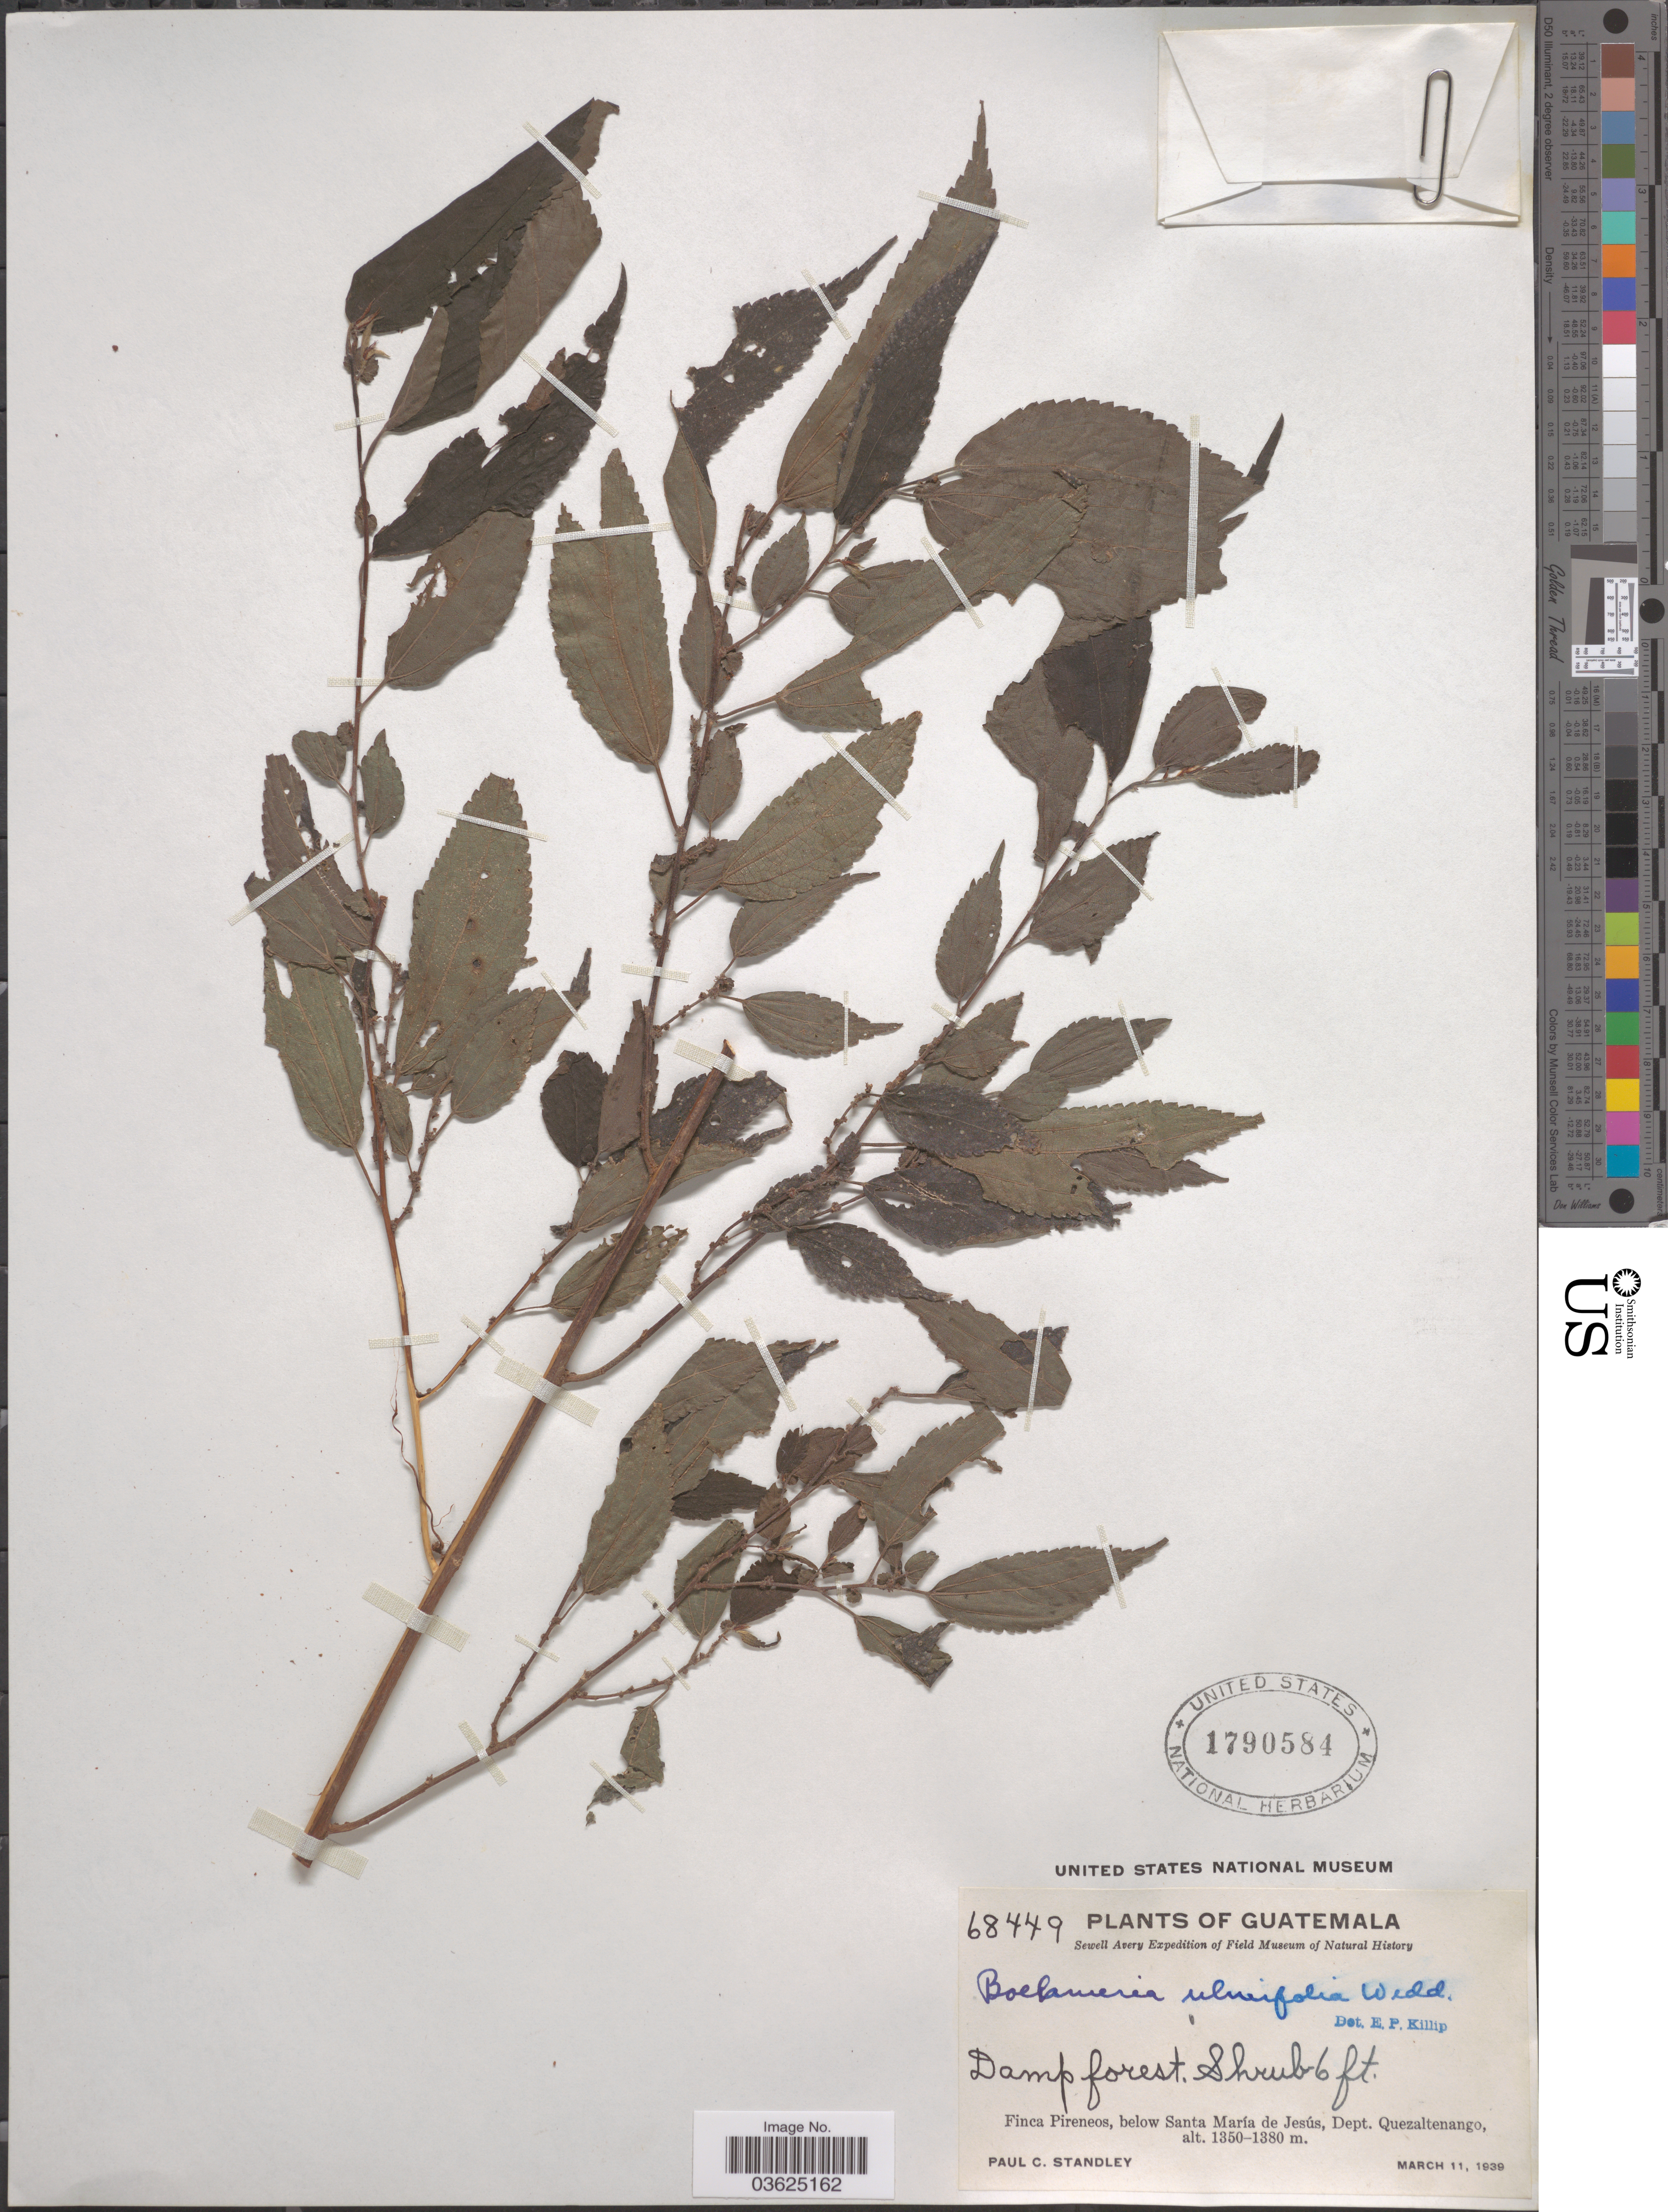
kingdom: Plantae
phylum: Tracheophyta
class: Magnoliopsida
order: Rosales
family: Urticaceae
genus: Boehmeria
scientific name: Boehmeria ulmifolia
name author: Wedd.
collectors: P. C. Standley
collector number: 68449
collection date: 1939-03-11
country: Guatemala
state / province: Quetzaltenango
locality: Finca Pireneos, below Santa María de Jesús, Dept. Quezaltenango.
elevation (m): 1350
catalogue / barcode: US 1790584